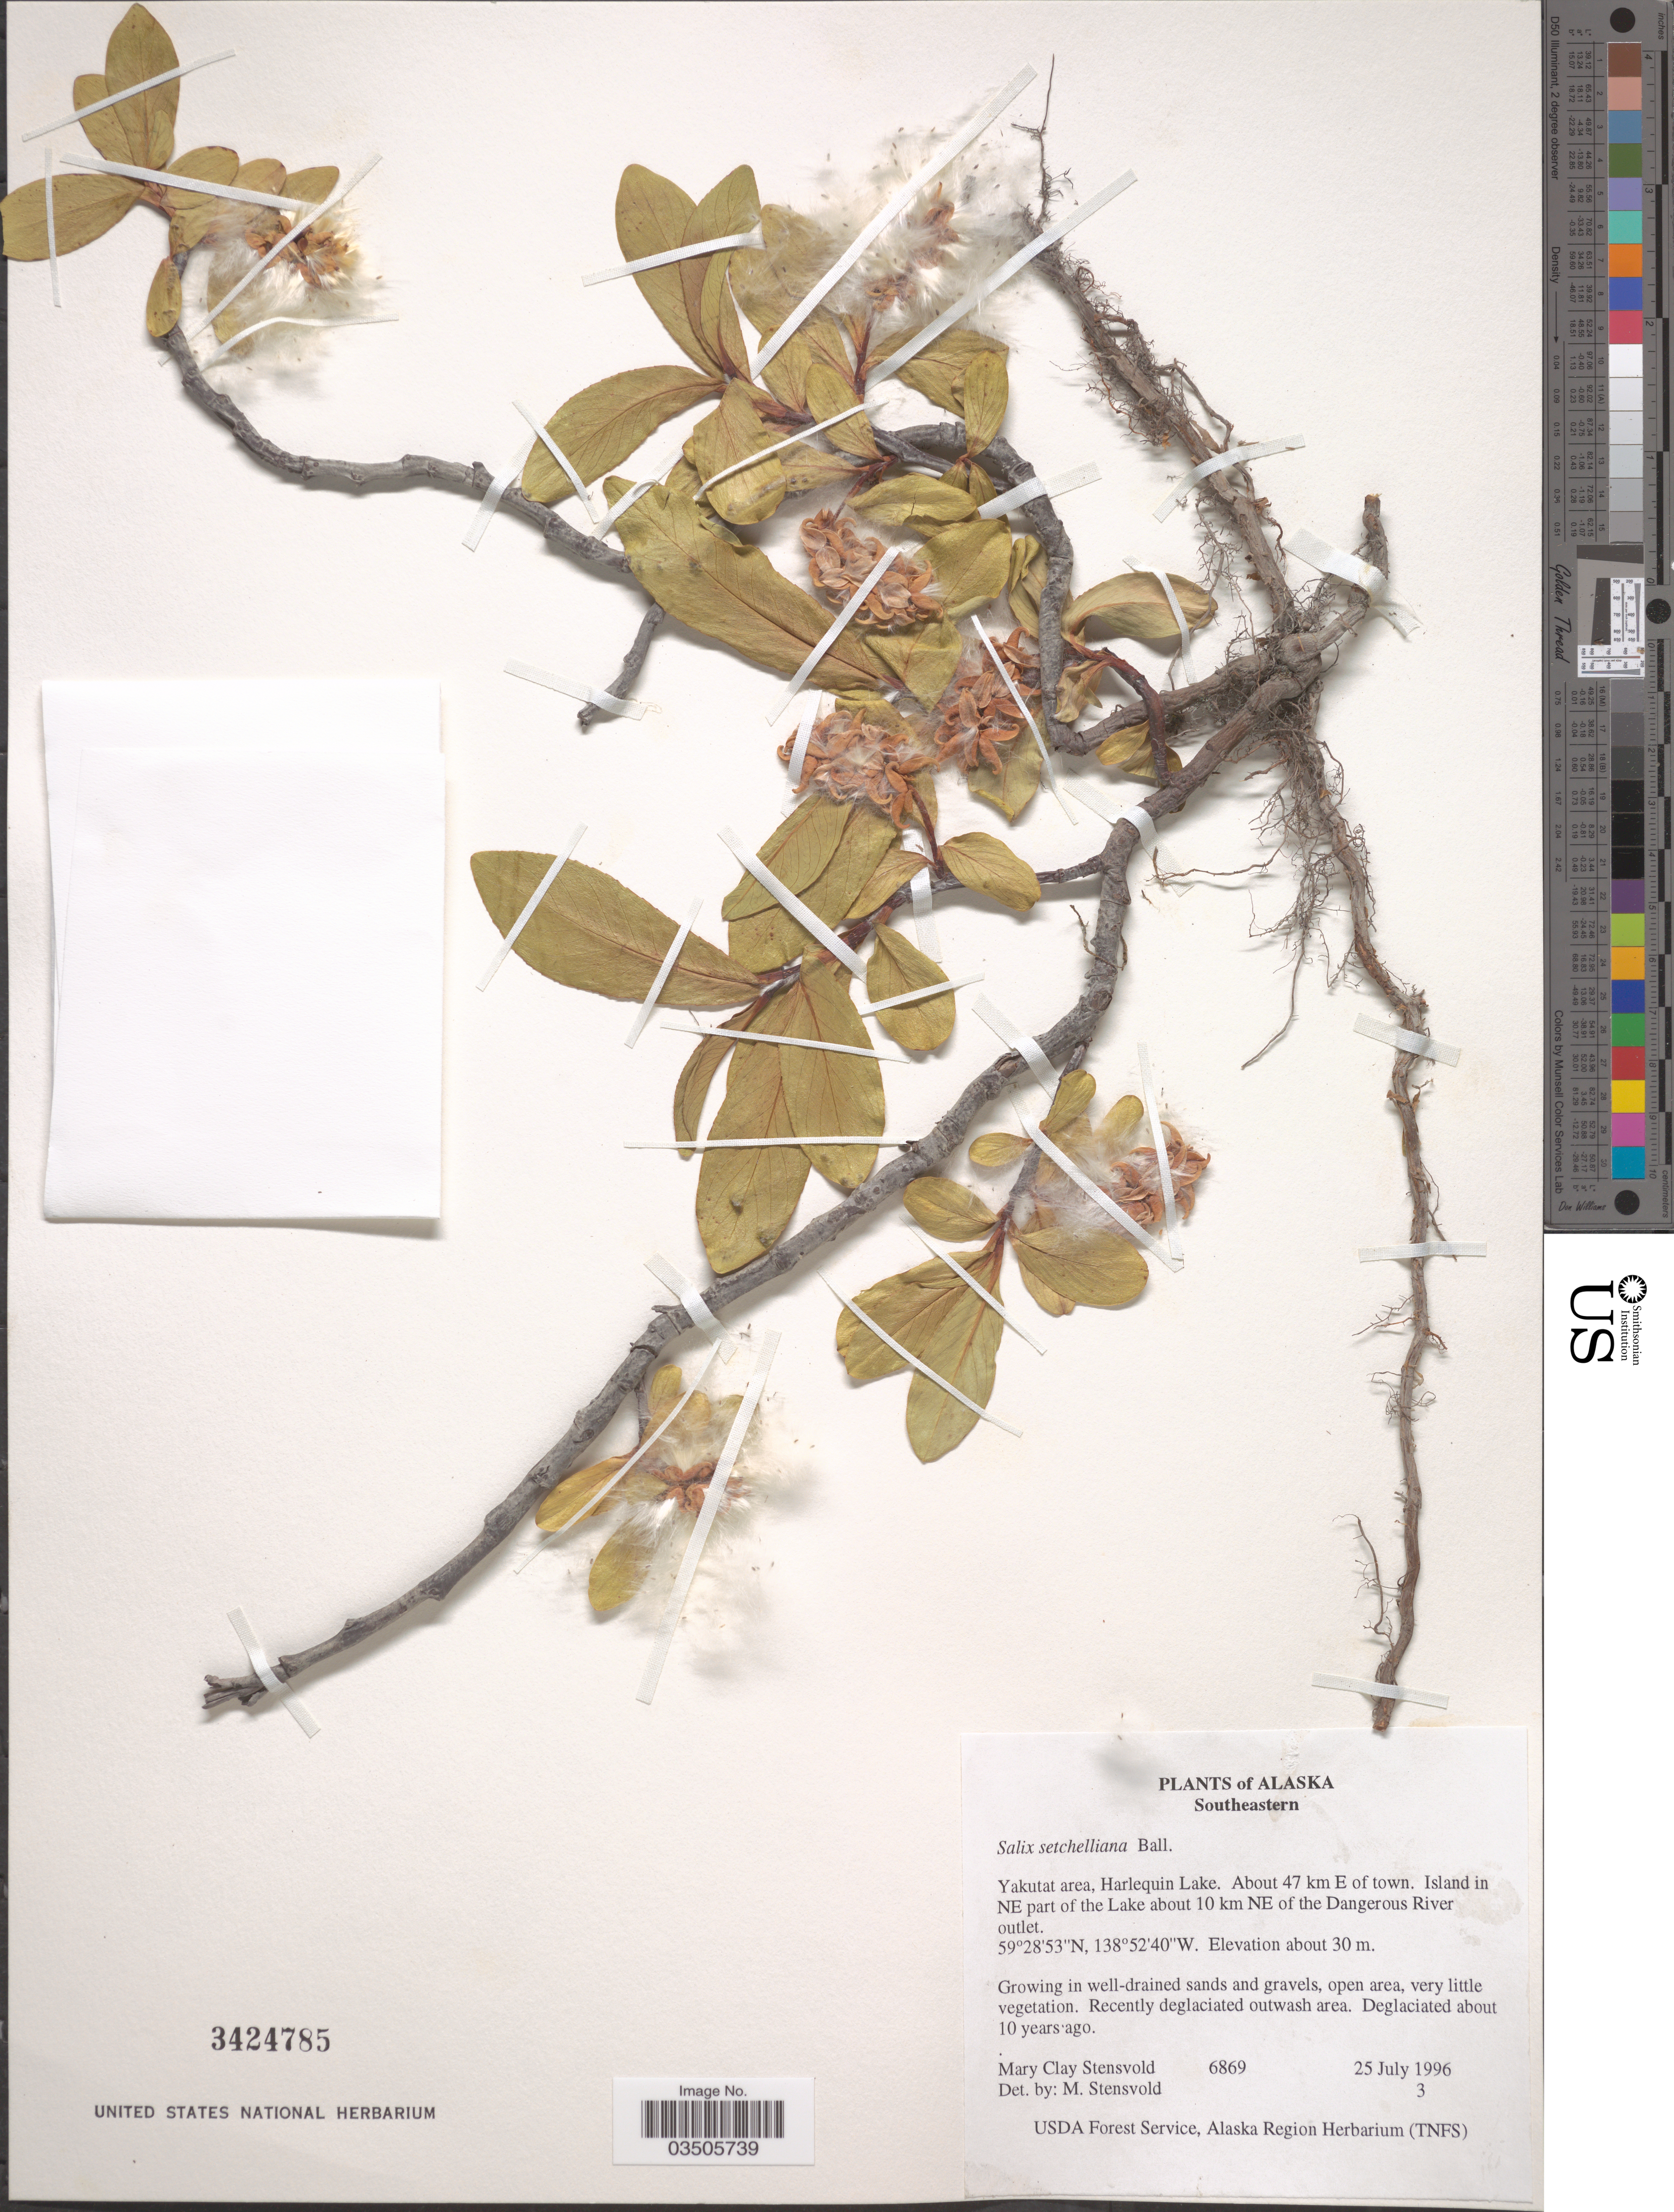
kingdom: Plantae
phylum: Tracheophyta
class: Magnoliopsida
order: Malpighiales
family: Salicaceae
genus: Salix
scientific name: Salix setchelliana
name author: C.R. Ball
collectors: M. Stensvold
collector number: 6869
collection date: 1996-07-25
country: United States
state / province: Alaska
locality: Southeastern. Yakutat area, Harlequin Lake. About 47 km E of town. Island in NE part of the Lake about 10 km NE of the Dangerous River outlet.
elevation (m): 30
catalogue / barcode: US 3424785